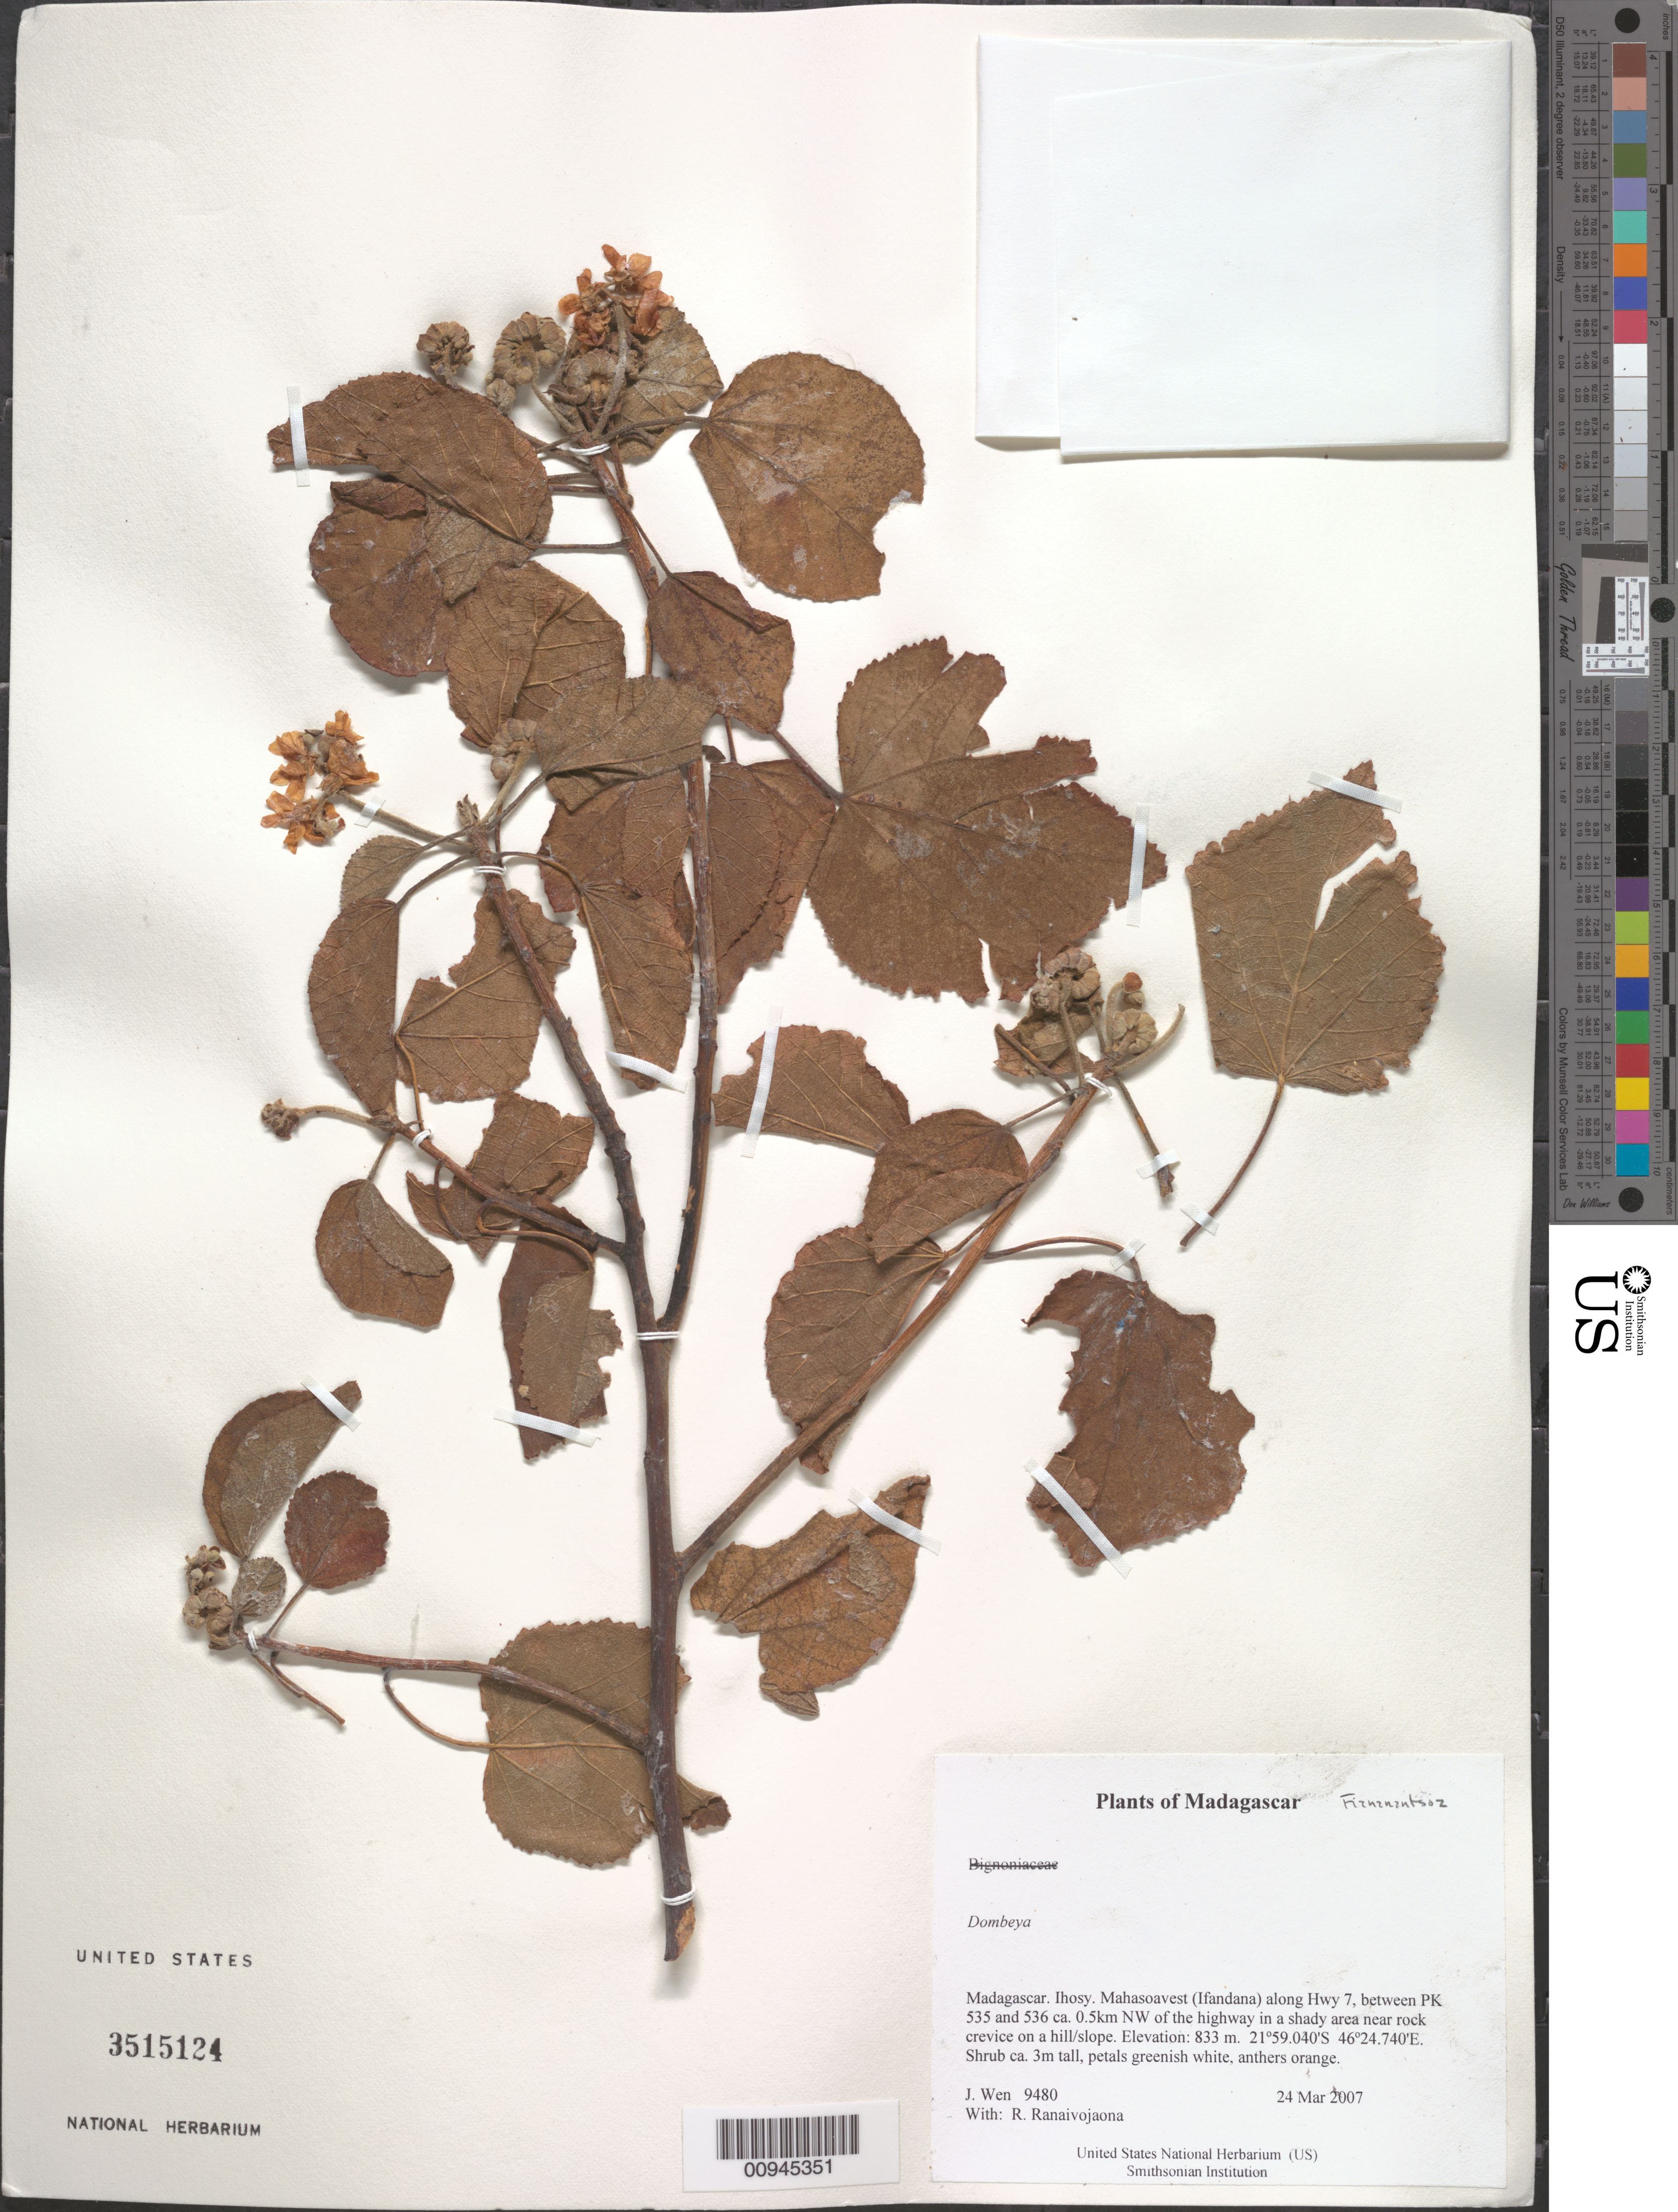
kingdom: Plantae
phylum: Tracheophyta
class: Magnoliopsida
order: Malvales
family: Malvaceae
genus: Dombeya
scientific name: Dombeya greveana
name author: Baill.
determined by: Jourdain-Fievet, L.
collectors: J. Wen & R. Ranaivojaona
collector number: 9480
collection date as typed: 24 Mar 2007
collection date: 2007-03-24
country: Madagascar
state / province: Ihorombe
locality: Mahasoavest (Ifandana) along Hwy 7, between PK 535 and 536 ca. 0.5km NW of the highway in a shady area near rock crevice on a hill/slope.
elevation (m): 833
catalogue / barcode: US 3515124